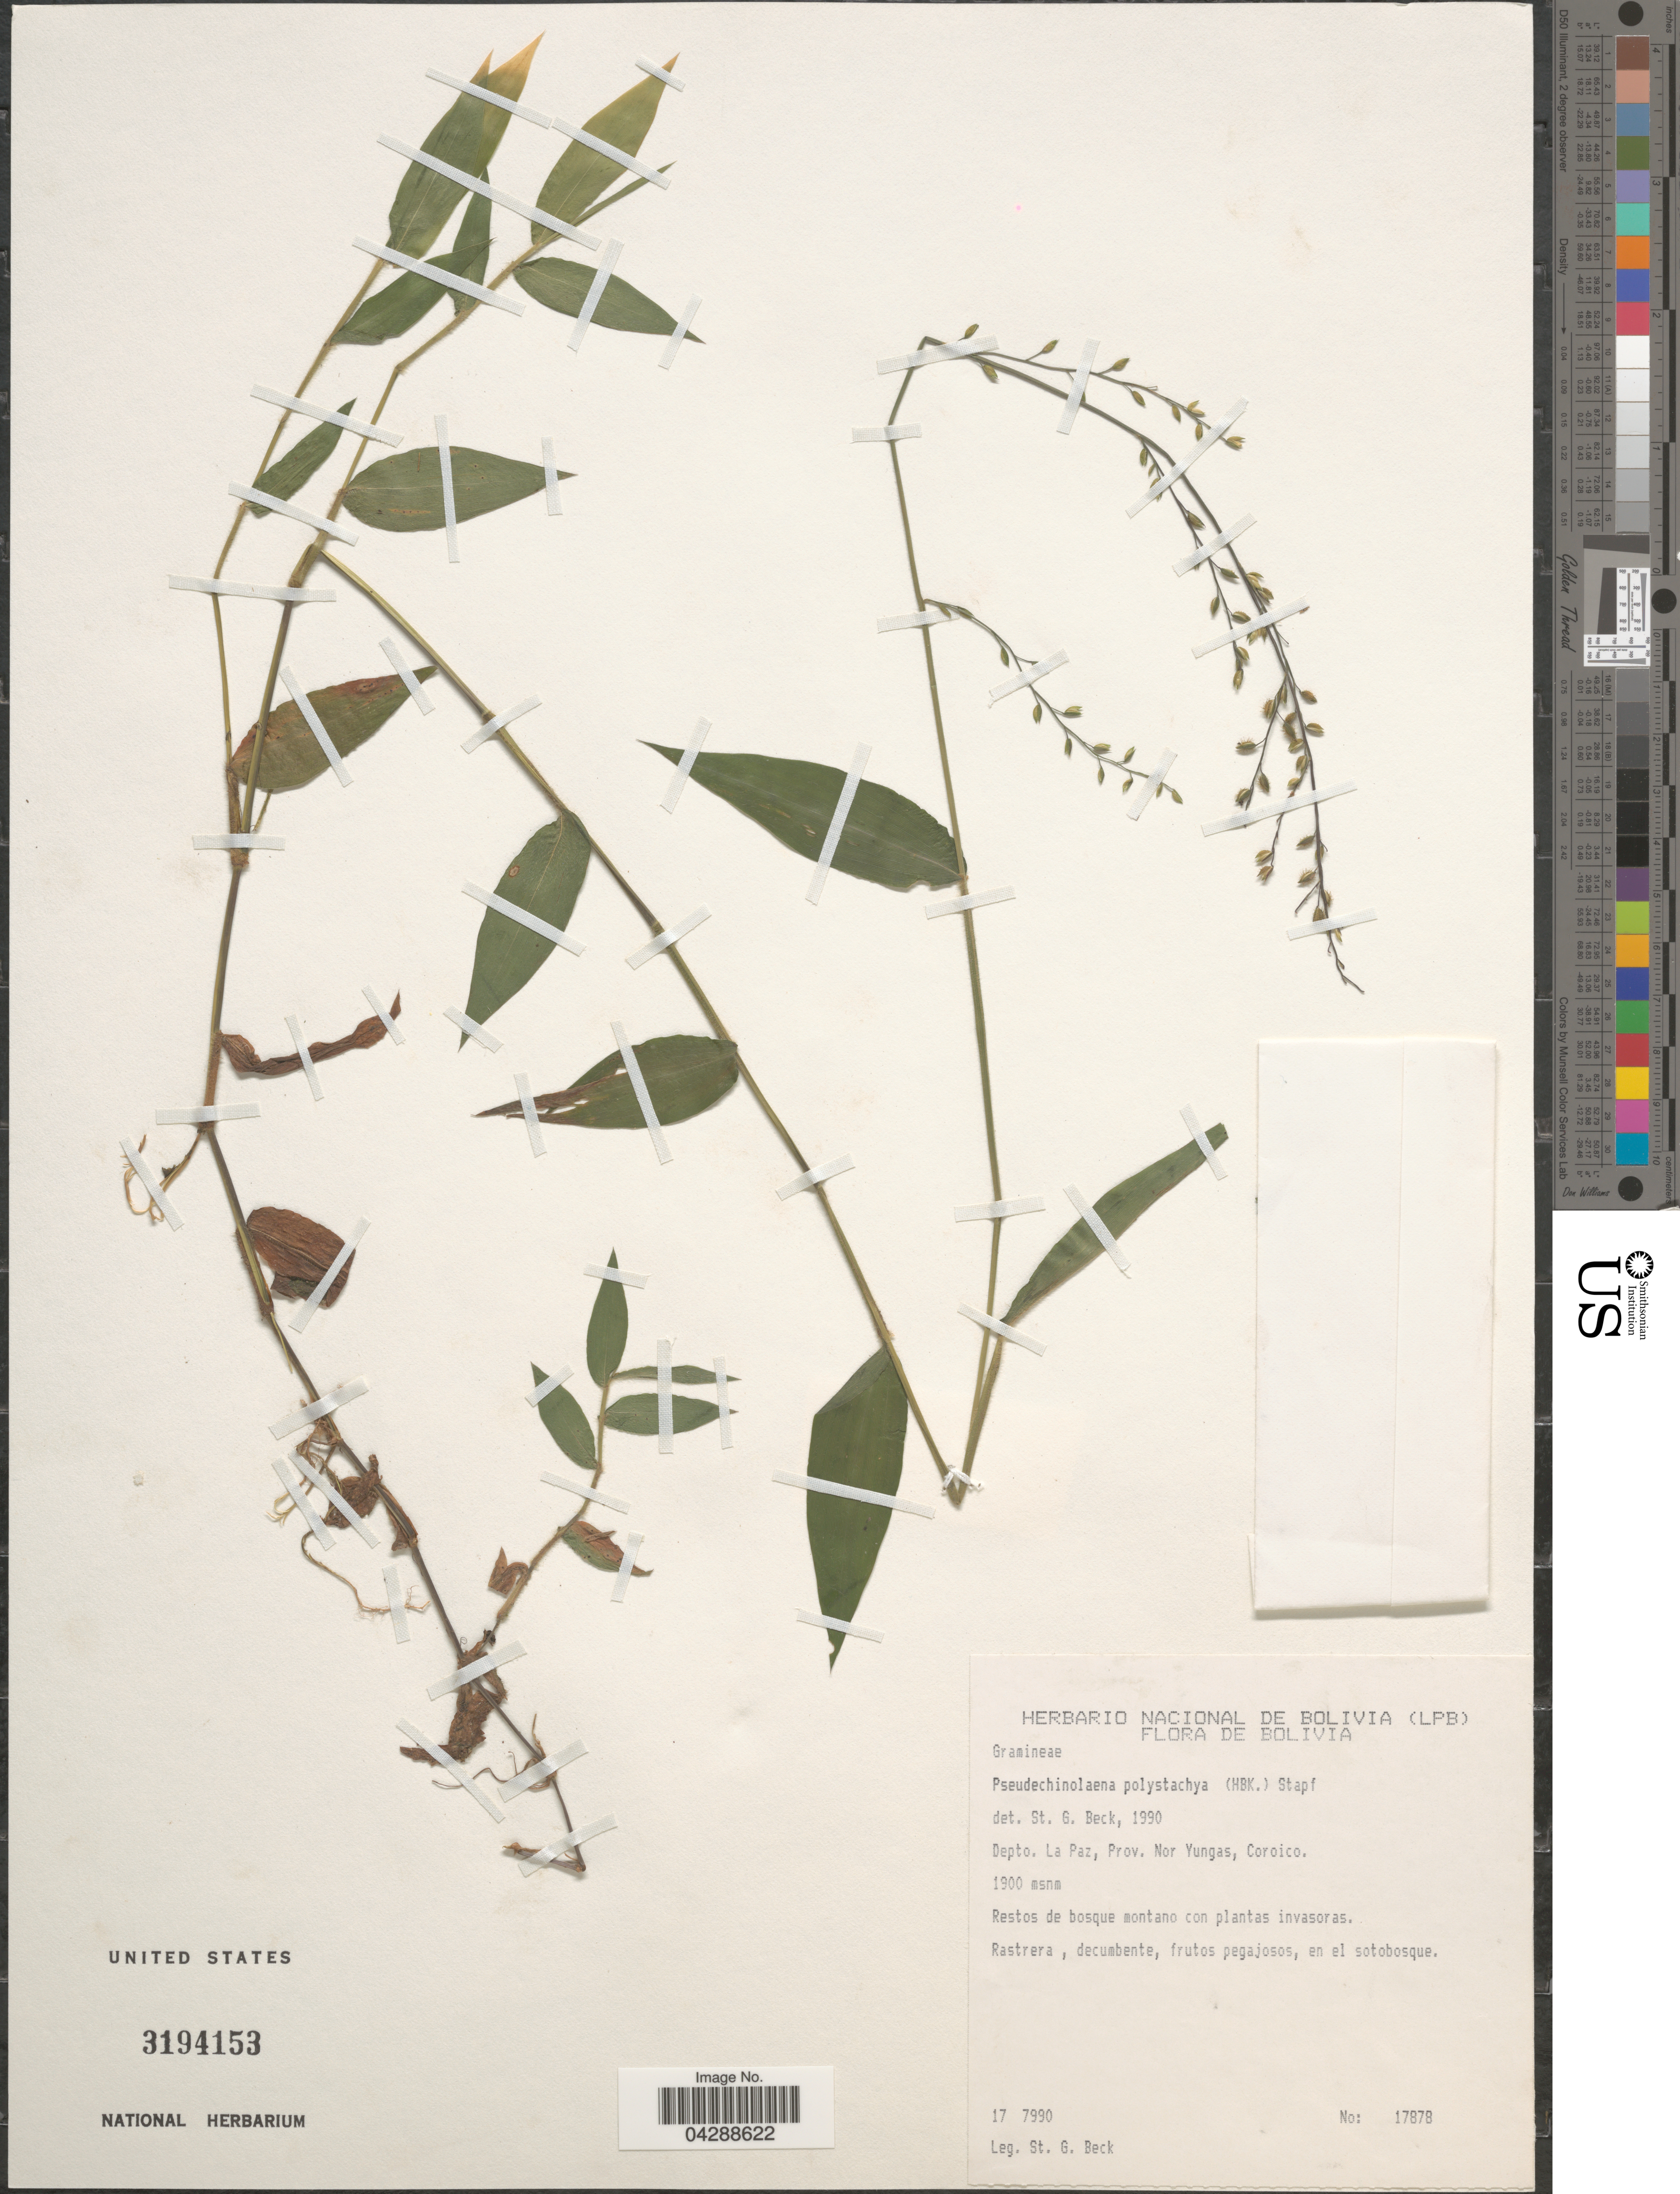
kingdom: Plantae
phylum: Tracheophyta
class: Liliopsida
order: Poales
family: Poaceae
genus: Pseudechinolaena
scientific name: Pseudechinolaena polystachya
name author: (Kunth) Stapf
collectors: S. G. Beck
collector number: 17878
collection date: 1990-07-17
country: Bolivia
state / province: La Paz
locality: Depto. La Paz, Prov. Nor Yungas, Coroico.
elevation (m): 1900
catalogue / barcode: US 3194153